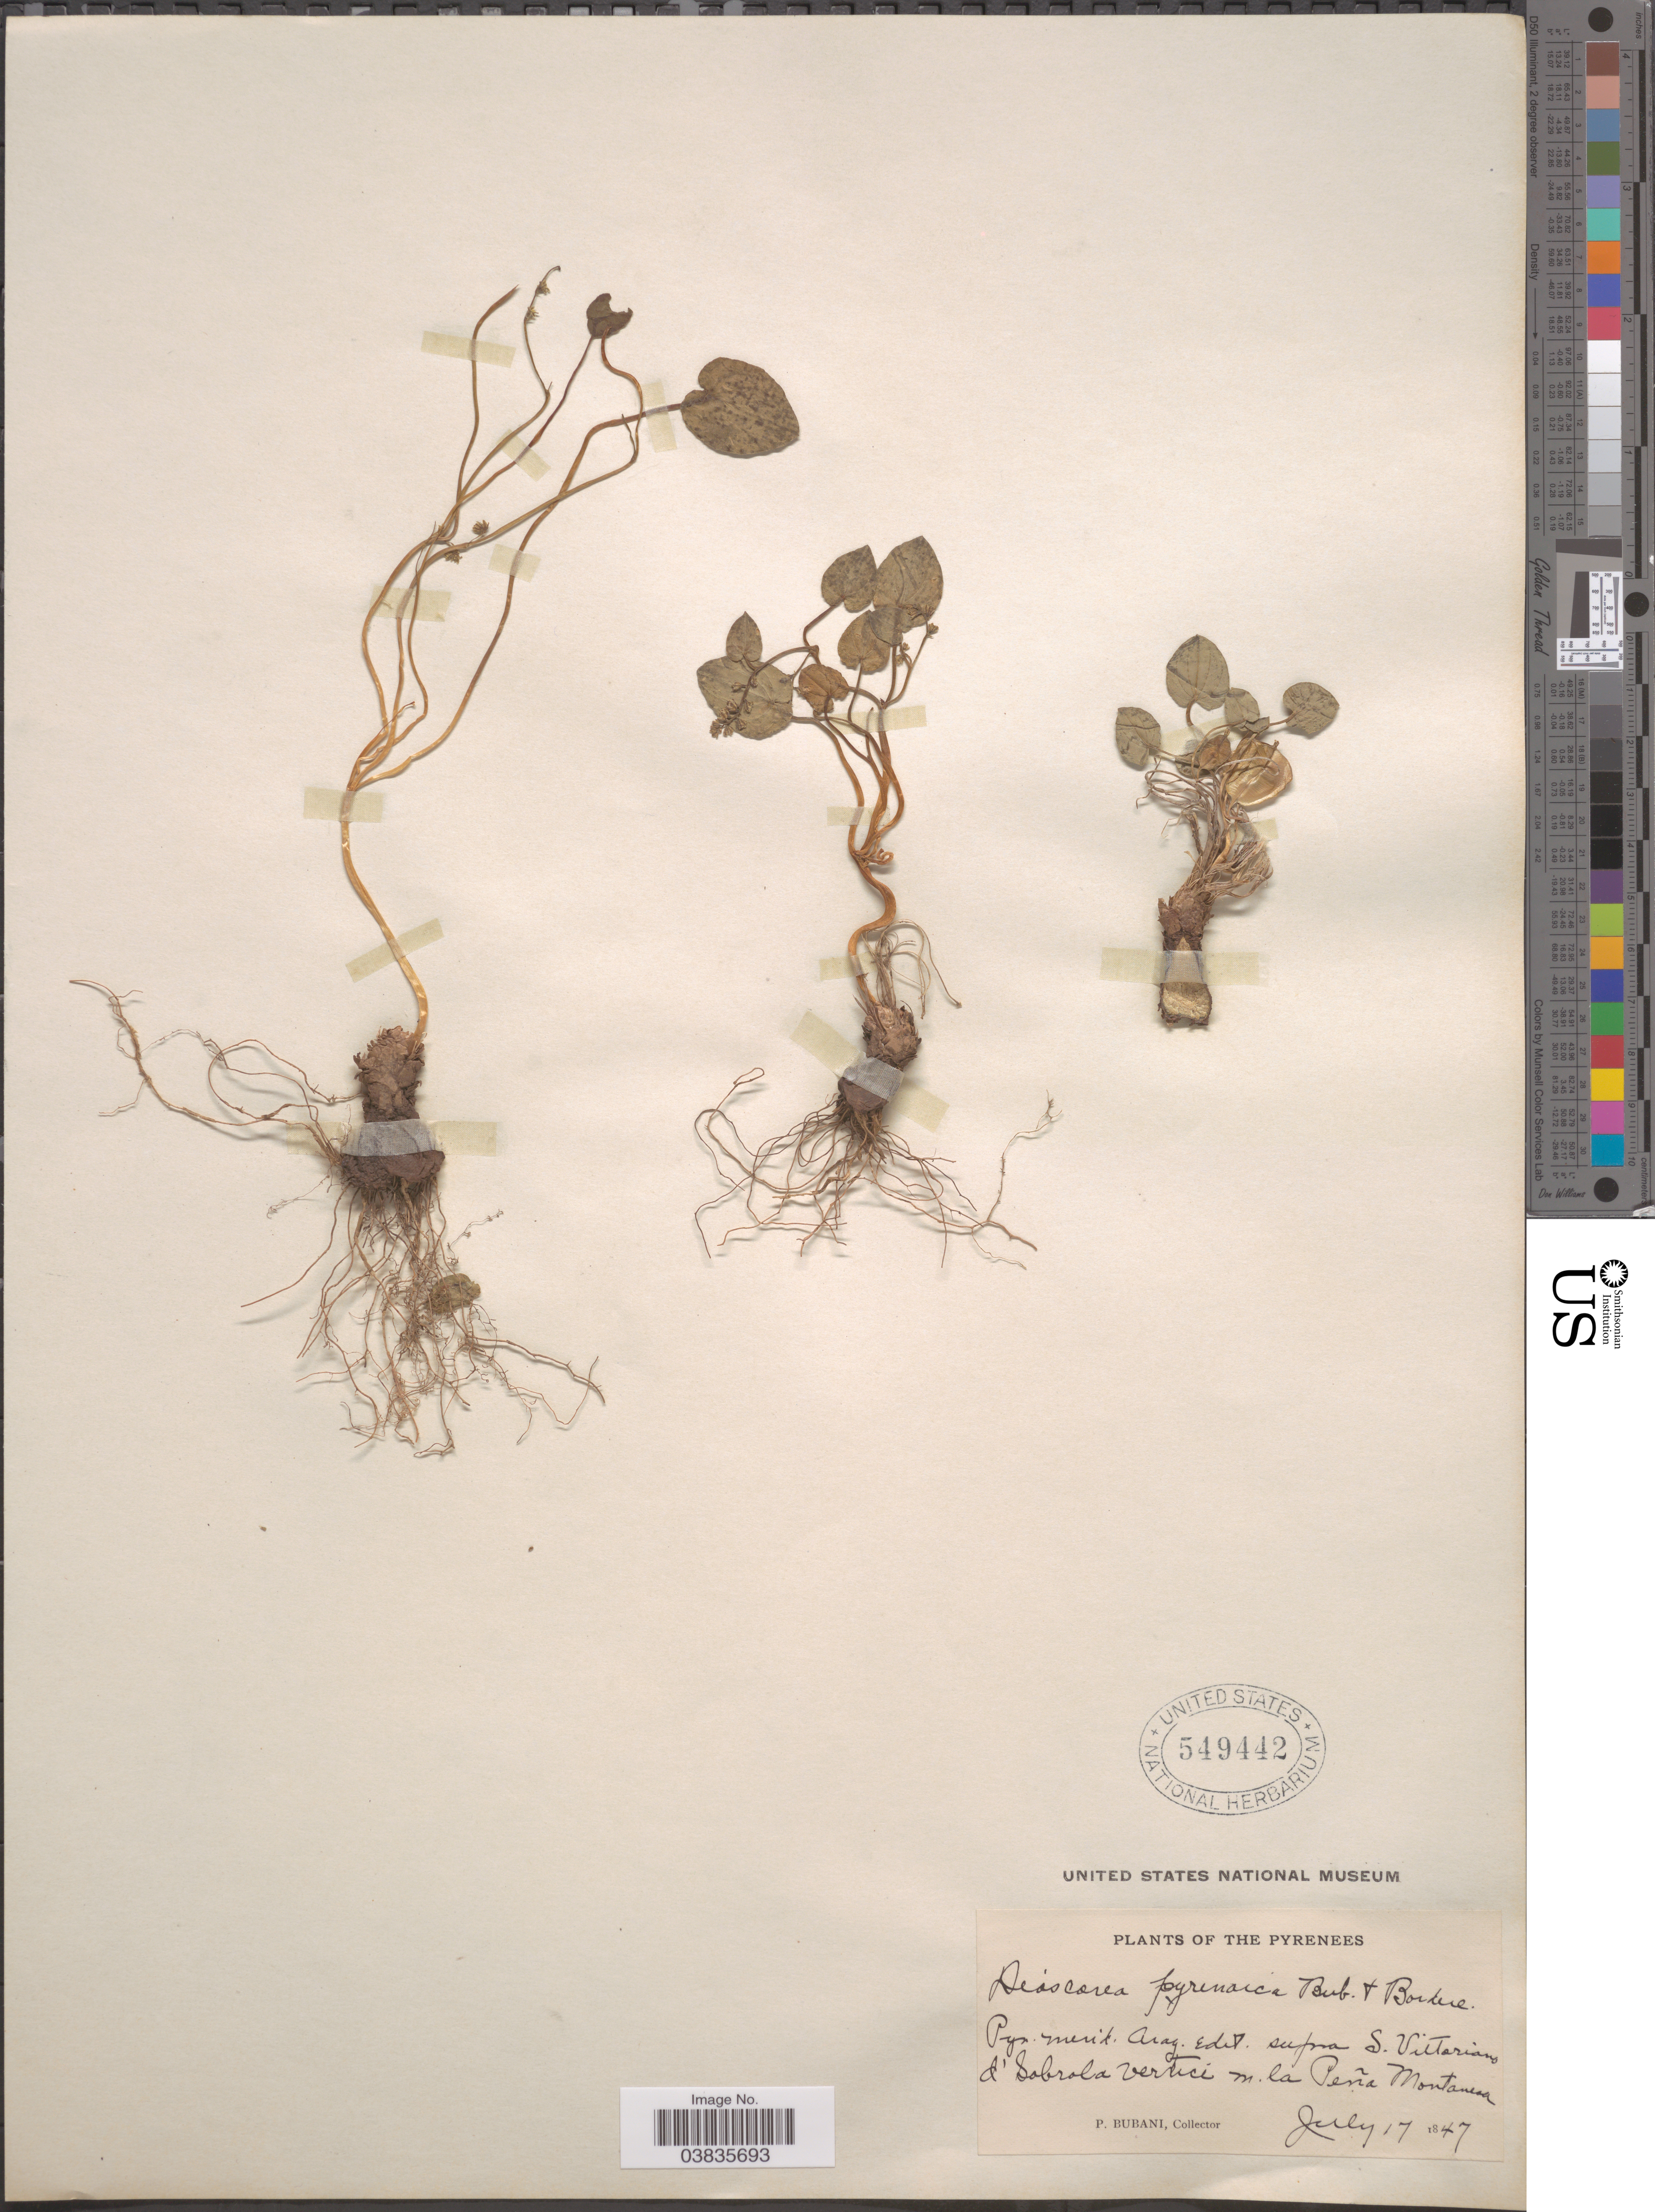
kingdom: Plantae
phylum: Tracheophyta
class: Liliopsida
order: Dioscoreales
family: Dioscoreaceae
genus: Dioscorea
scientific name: Dioscorea pyranaica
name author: Bubani & Bordere ex Gren.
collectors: P. Bubani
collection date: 1847-07-17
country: Spain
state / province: Aragon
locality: The Pyrenees. Pyr. merit. Arag. Edit supra S. Vittariano d'Sobrola vertici m. la Peña Montanesa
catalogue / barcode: US 549442